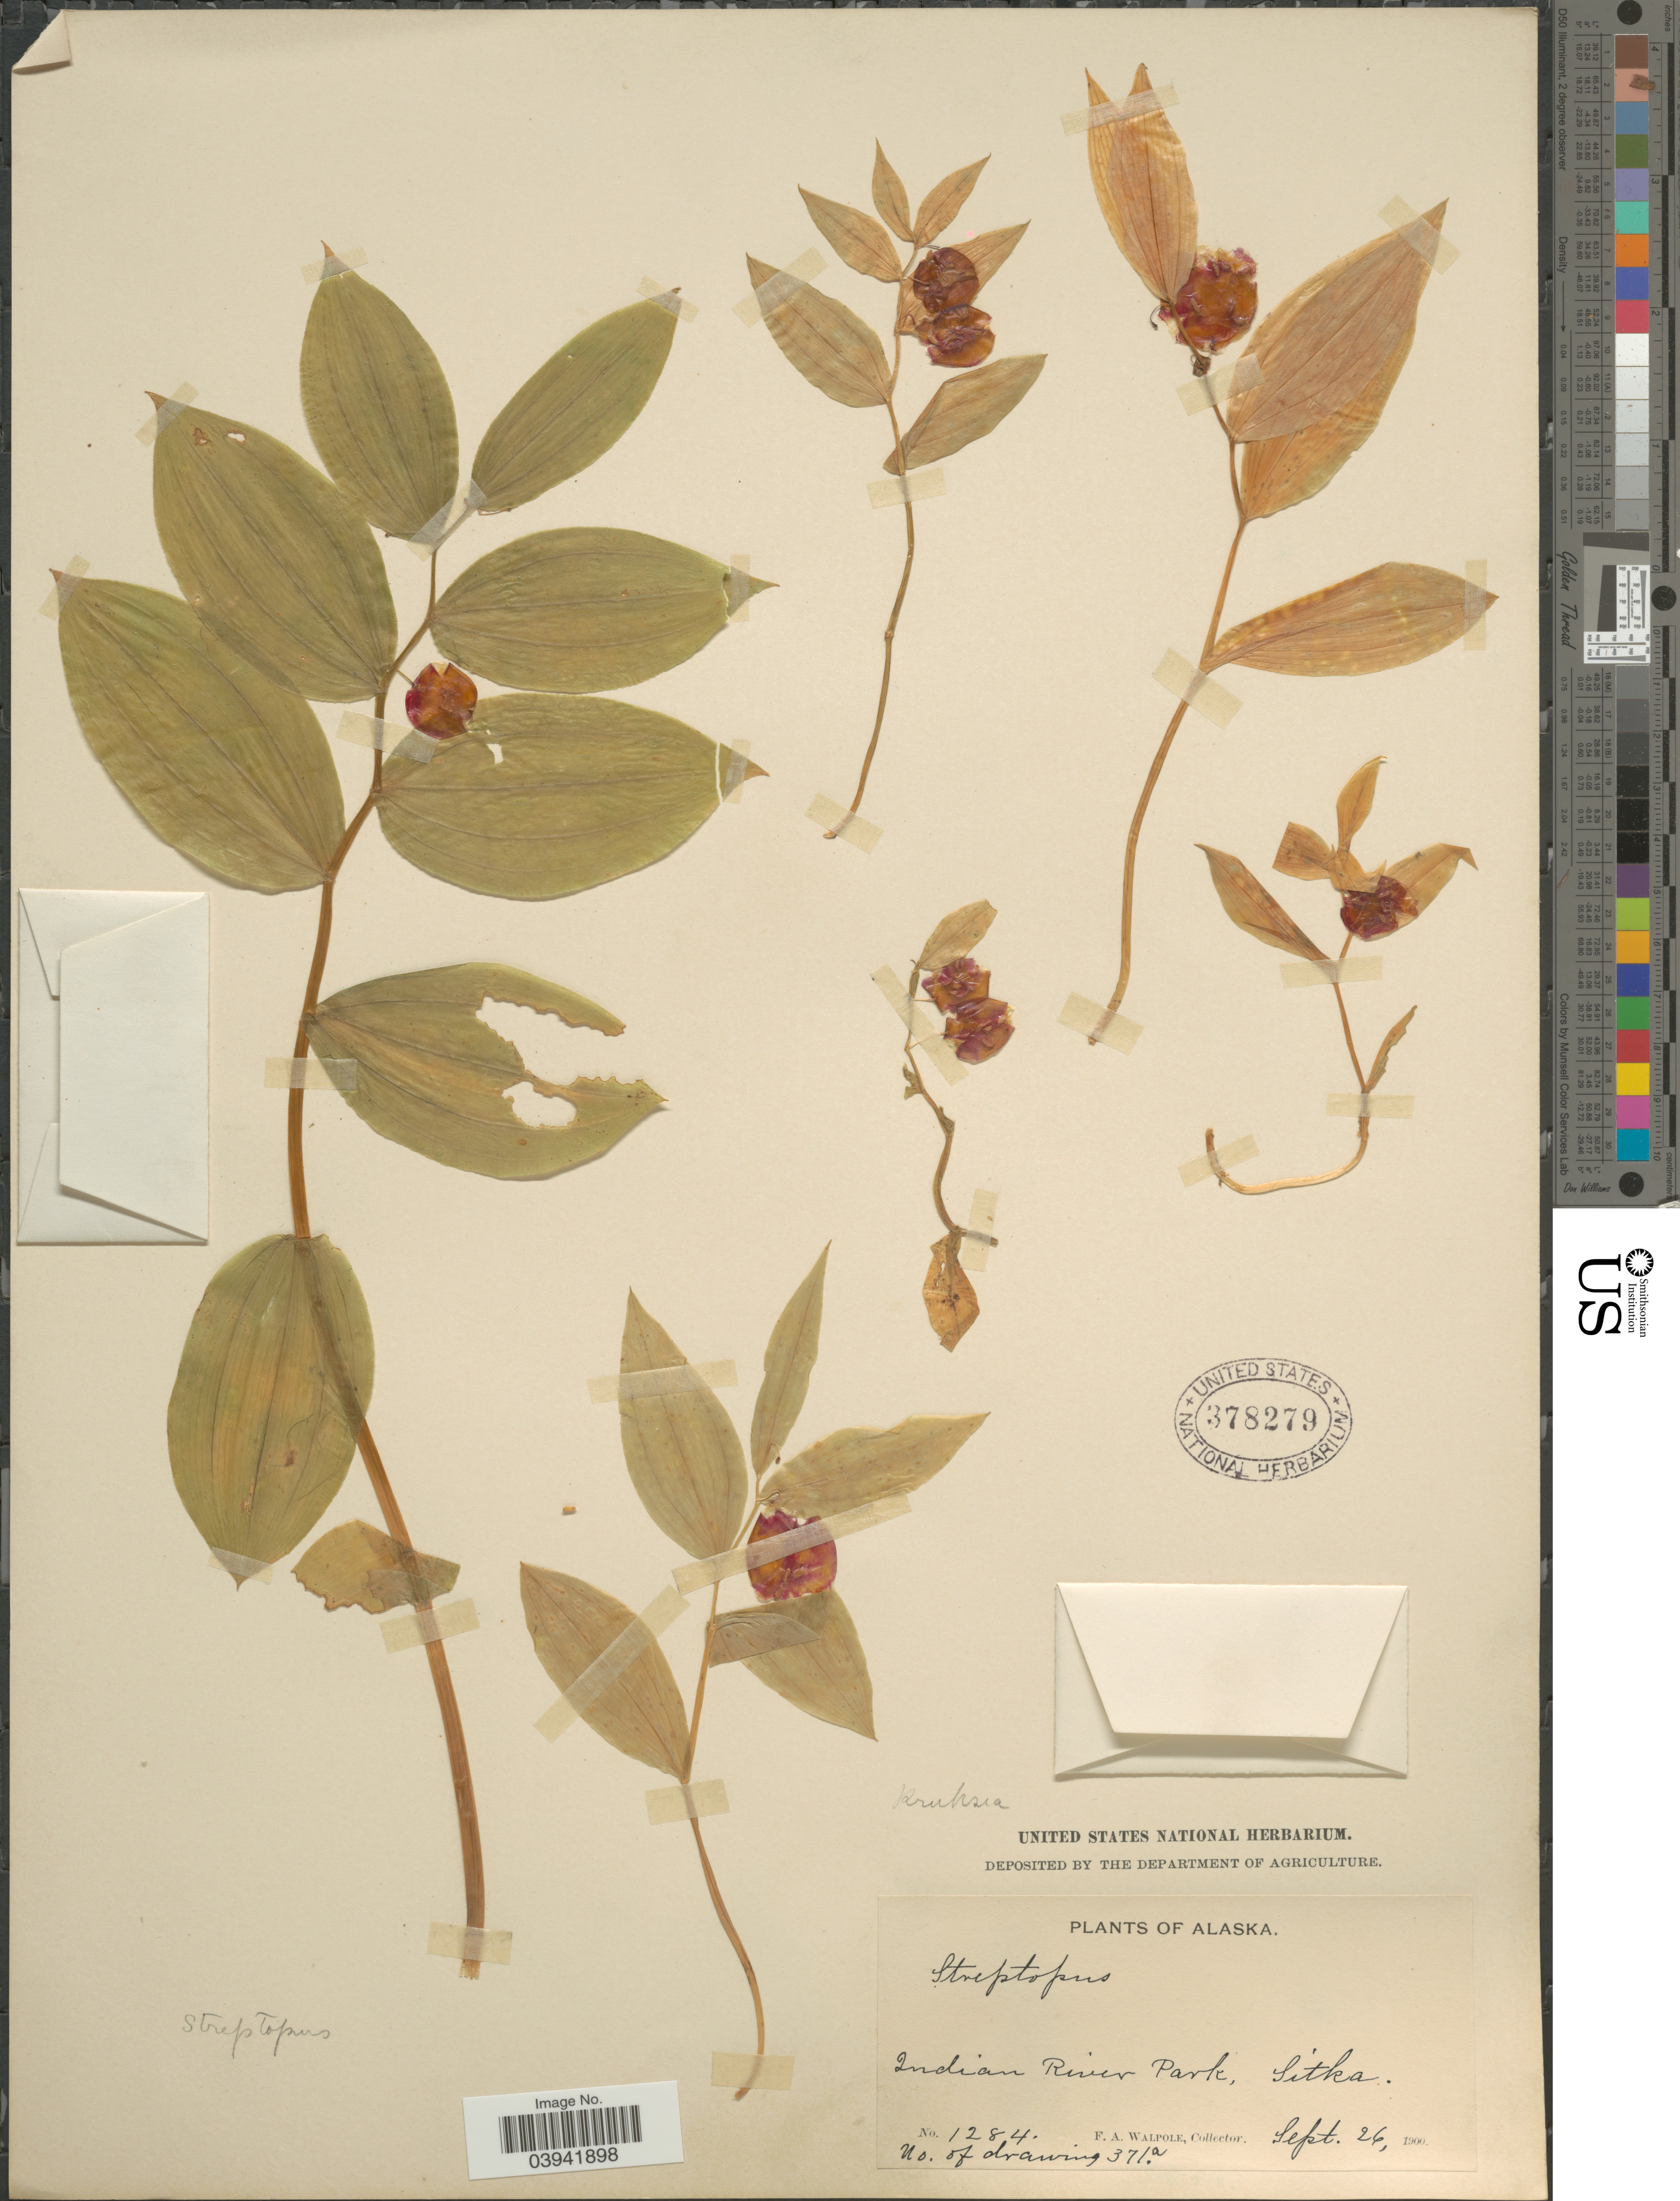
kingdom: Plantae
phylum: Tracheophyta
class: Liliopsida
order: Liliales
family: Liliaceae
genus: Streptopus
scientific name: Streptopus streptopoides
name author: (Ledeb.) Frye & Rigg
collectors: F. Walpole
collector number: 1284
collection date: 1900-09-26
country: United States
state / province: Alaska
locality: Indian River Park, Sitka.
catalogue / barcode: US 378279